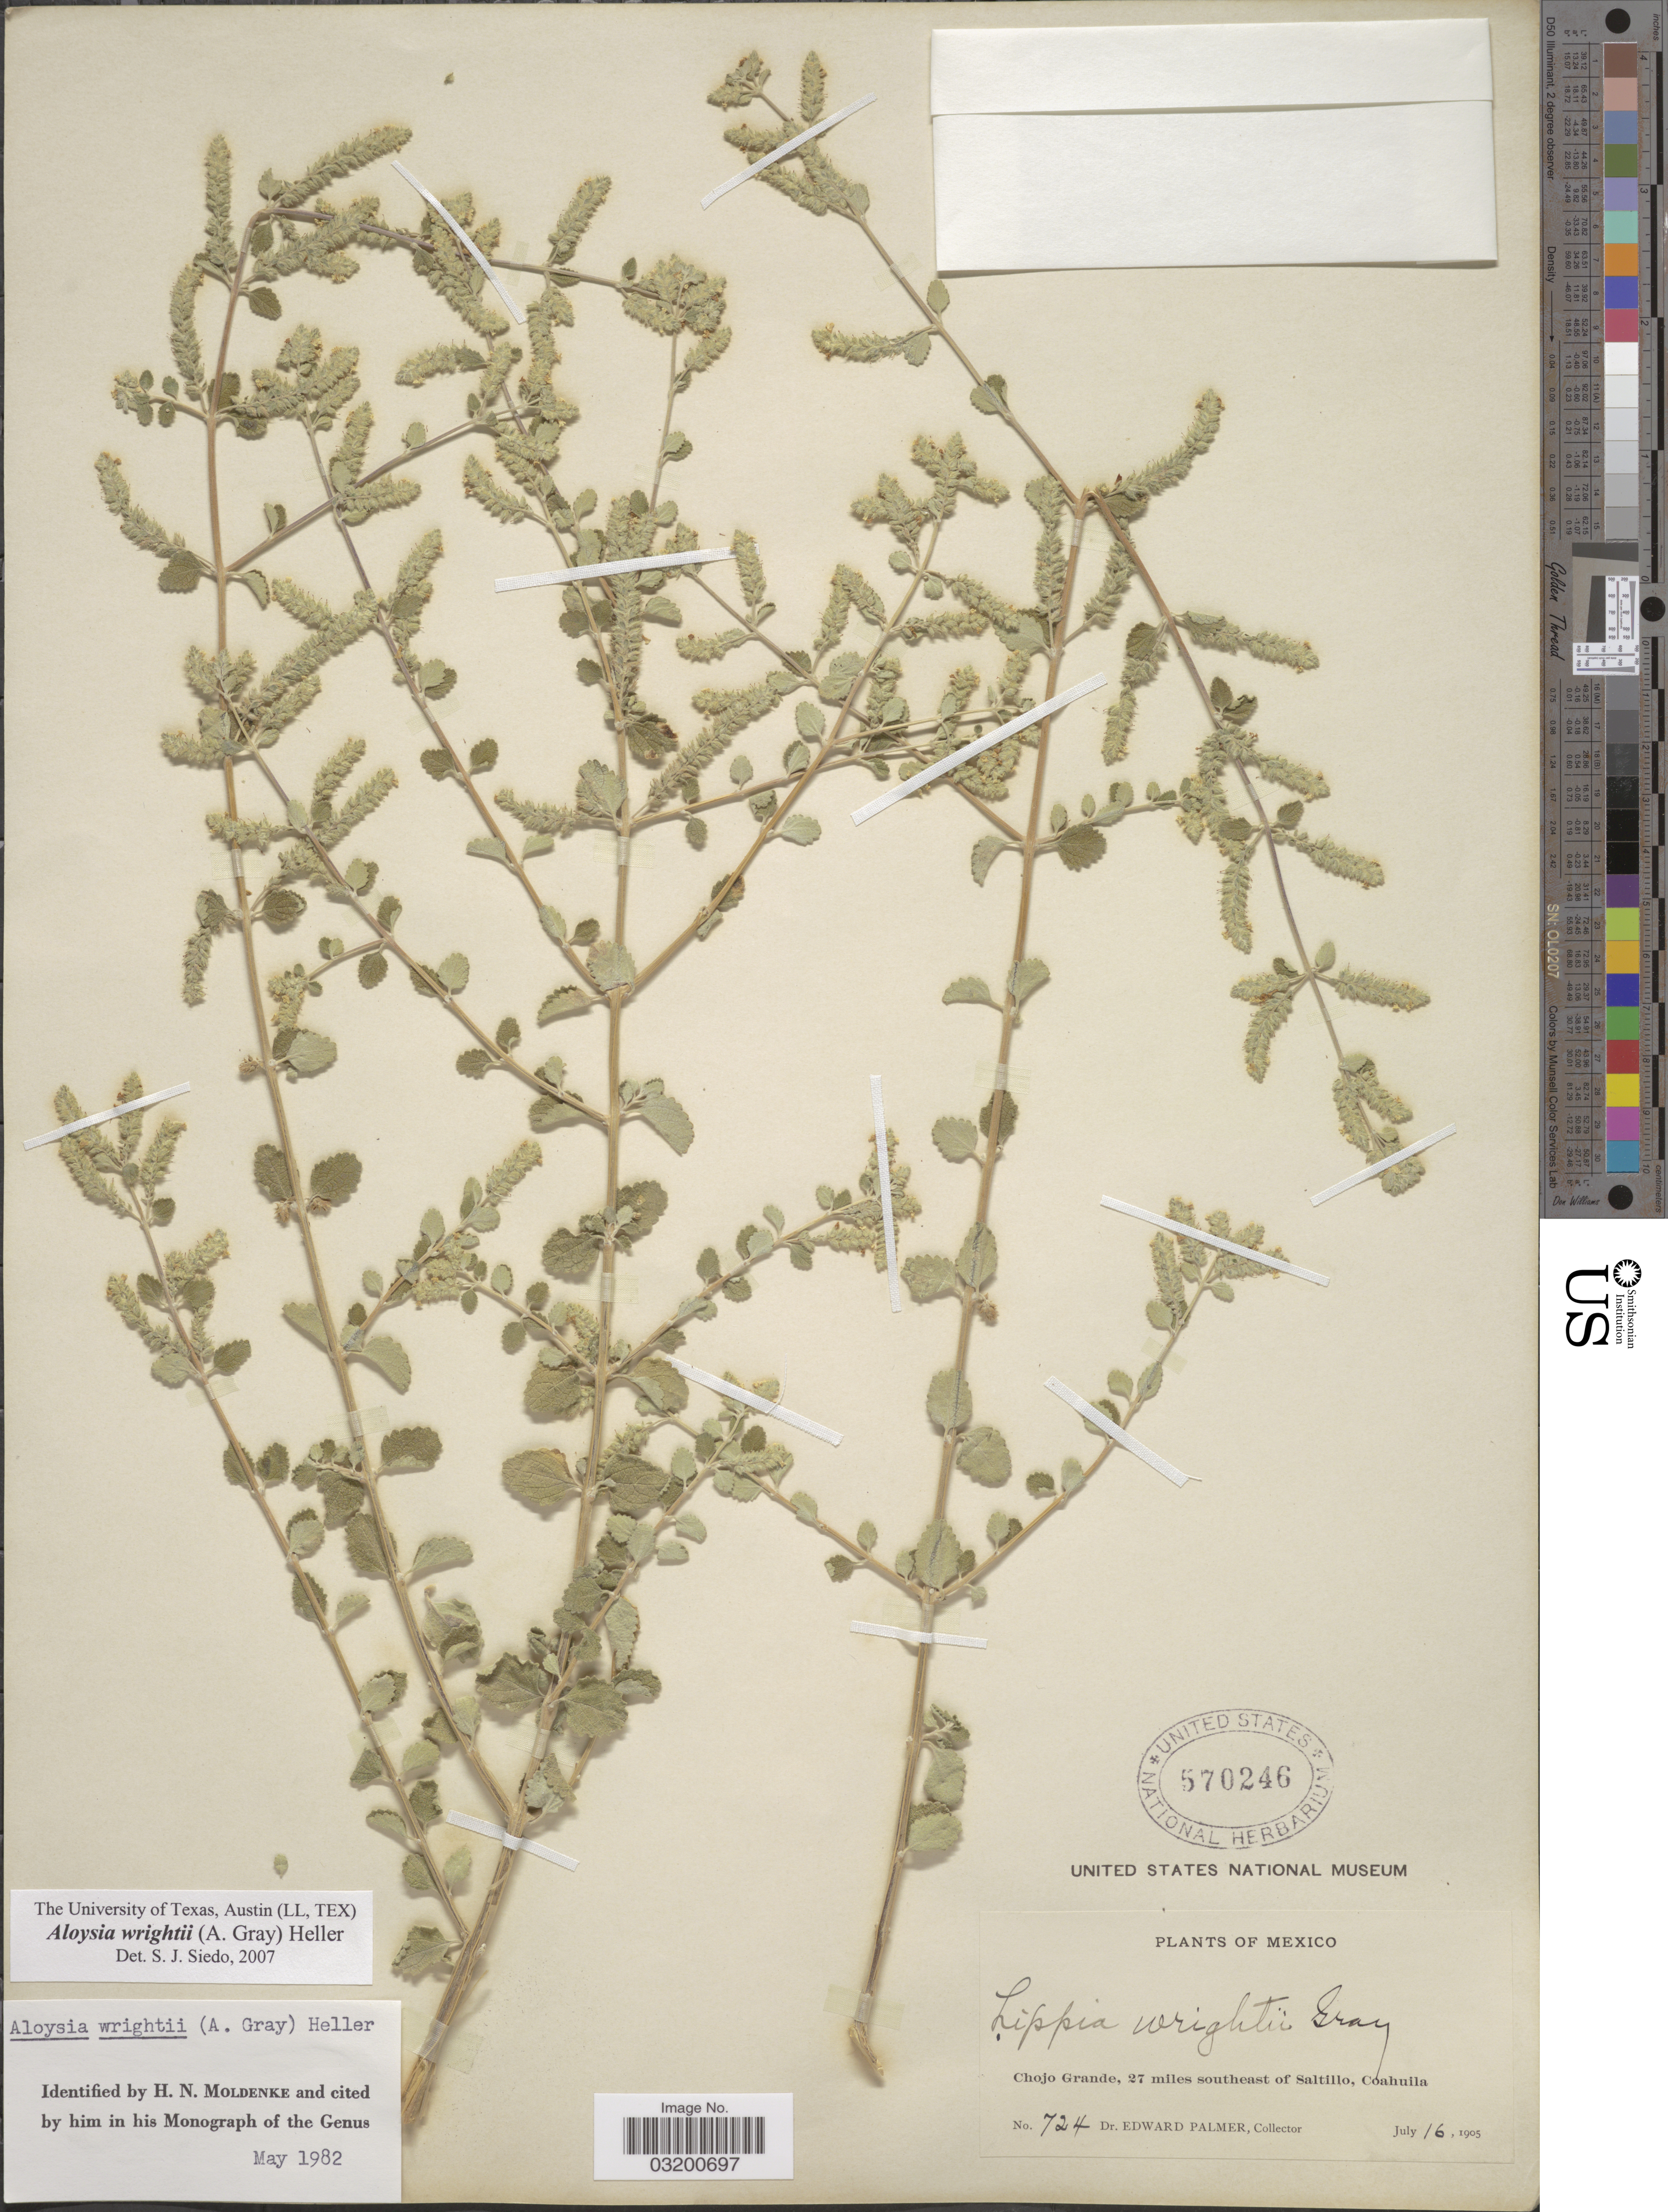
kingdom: Plantae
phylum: Tracheophyta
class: Magnoliopsida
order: Lamiales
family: Verbenaceae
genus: Aloysia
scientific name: Aloysia wrightii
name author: A. Heller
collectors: E. Palmer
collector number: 724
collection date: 1905-07-16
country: Mexico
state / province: Coahuila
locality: Chojo Grande, 27 miles southeast of Saltillo.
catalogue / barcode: US 570246